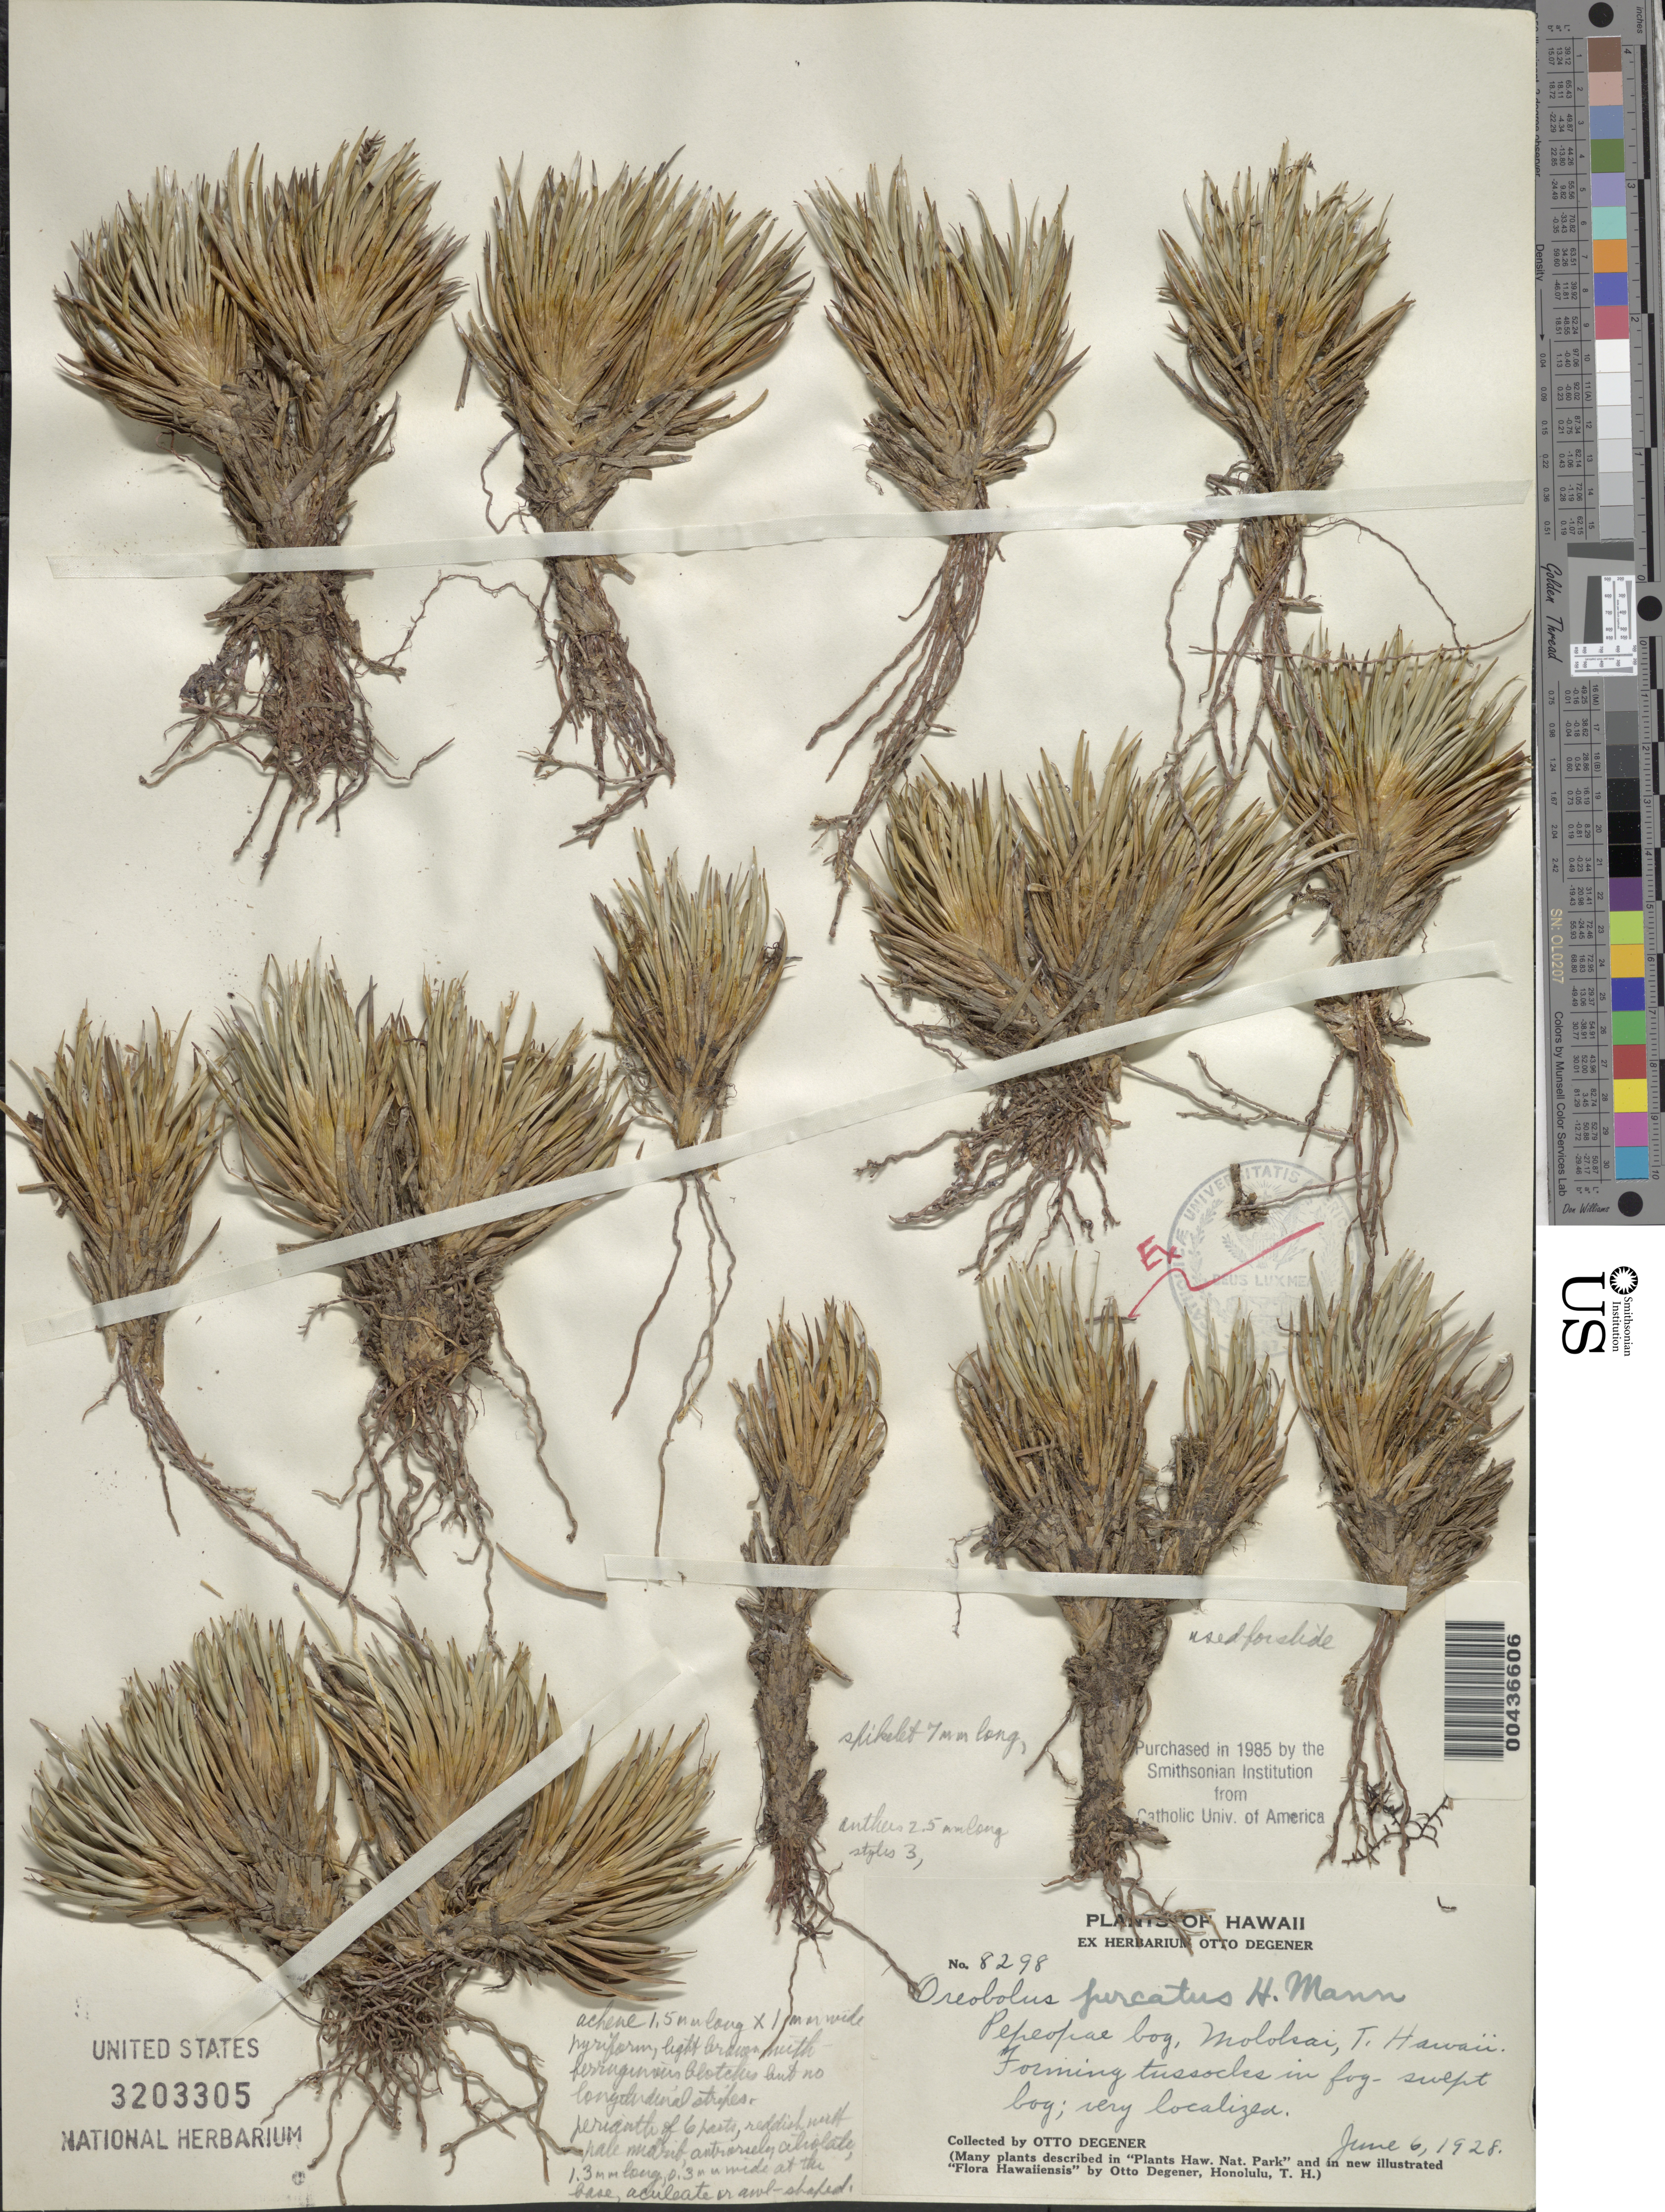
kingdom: Plantae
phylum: Tracheophyta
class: Liliopsida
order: Poales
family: Cyperaceae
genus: Oreobolus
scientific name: Oreobolus furcatus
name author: H. Mann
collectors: O. Degener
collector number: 8298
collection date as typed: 6 Jun 1928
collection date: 1928-06-06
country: United States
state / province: Hawaii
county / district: Maui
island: Moloka'i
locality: Pepeopae bog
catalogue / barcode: US 3203305